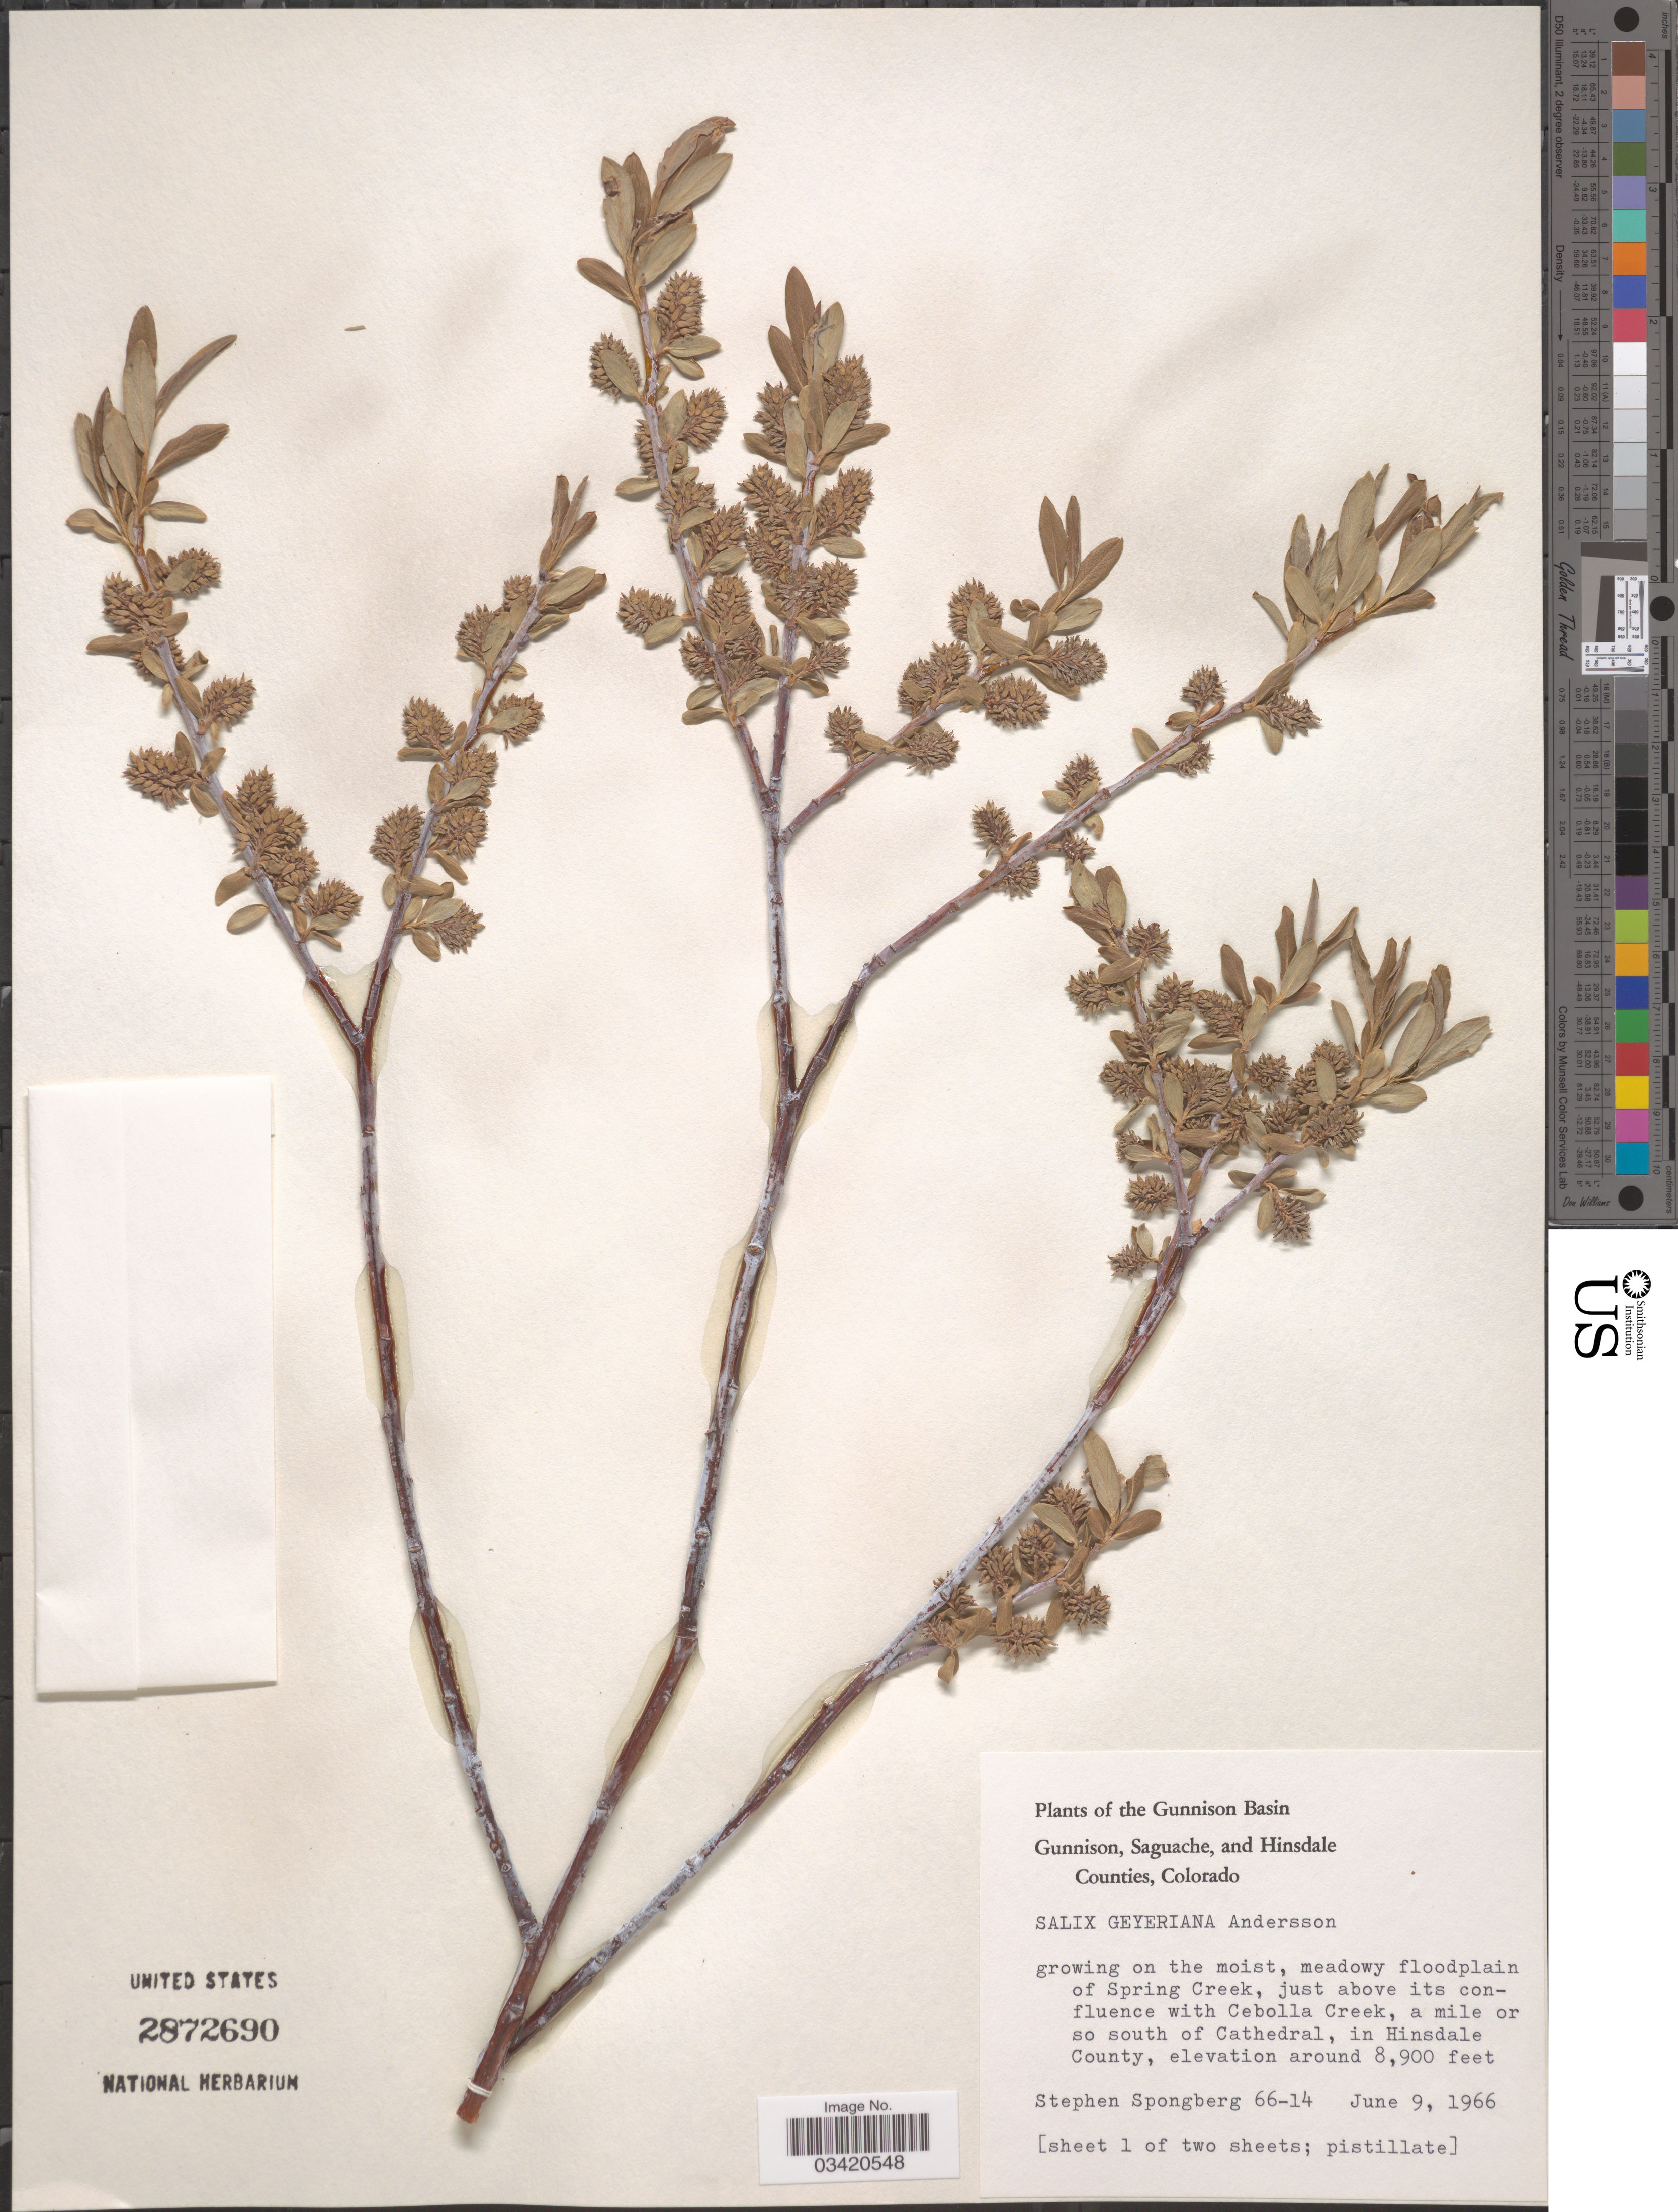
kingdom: Plantae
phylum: Tracheophyta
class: Magnoliopsida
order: Malpighiales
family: Salicaceae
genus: Salix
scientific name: Salix geyeriana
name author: Andersson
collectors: S. A.Spongberg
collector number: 66-14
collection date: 1966-06-09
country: United States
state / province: Colorado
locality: The Gunnison Basin. Meadowy floodplain of Spring Creek, just above its confluence with Cebolla Creek, a mile or so south of Cathedral, in Hinsdale County.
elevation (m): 2713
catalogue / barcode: US 2872690